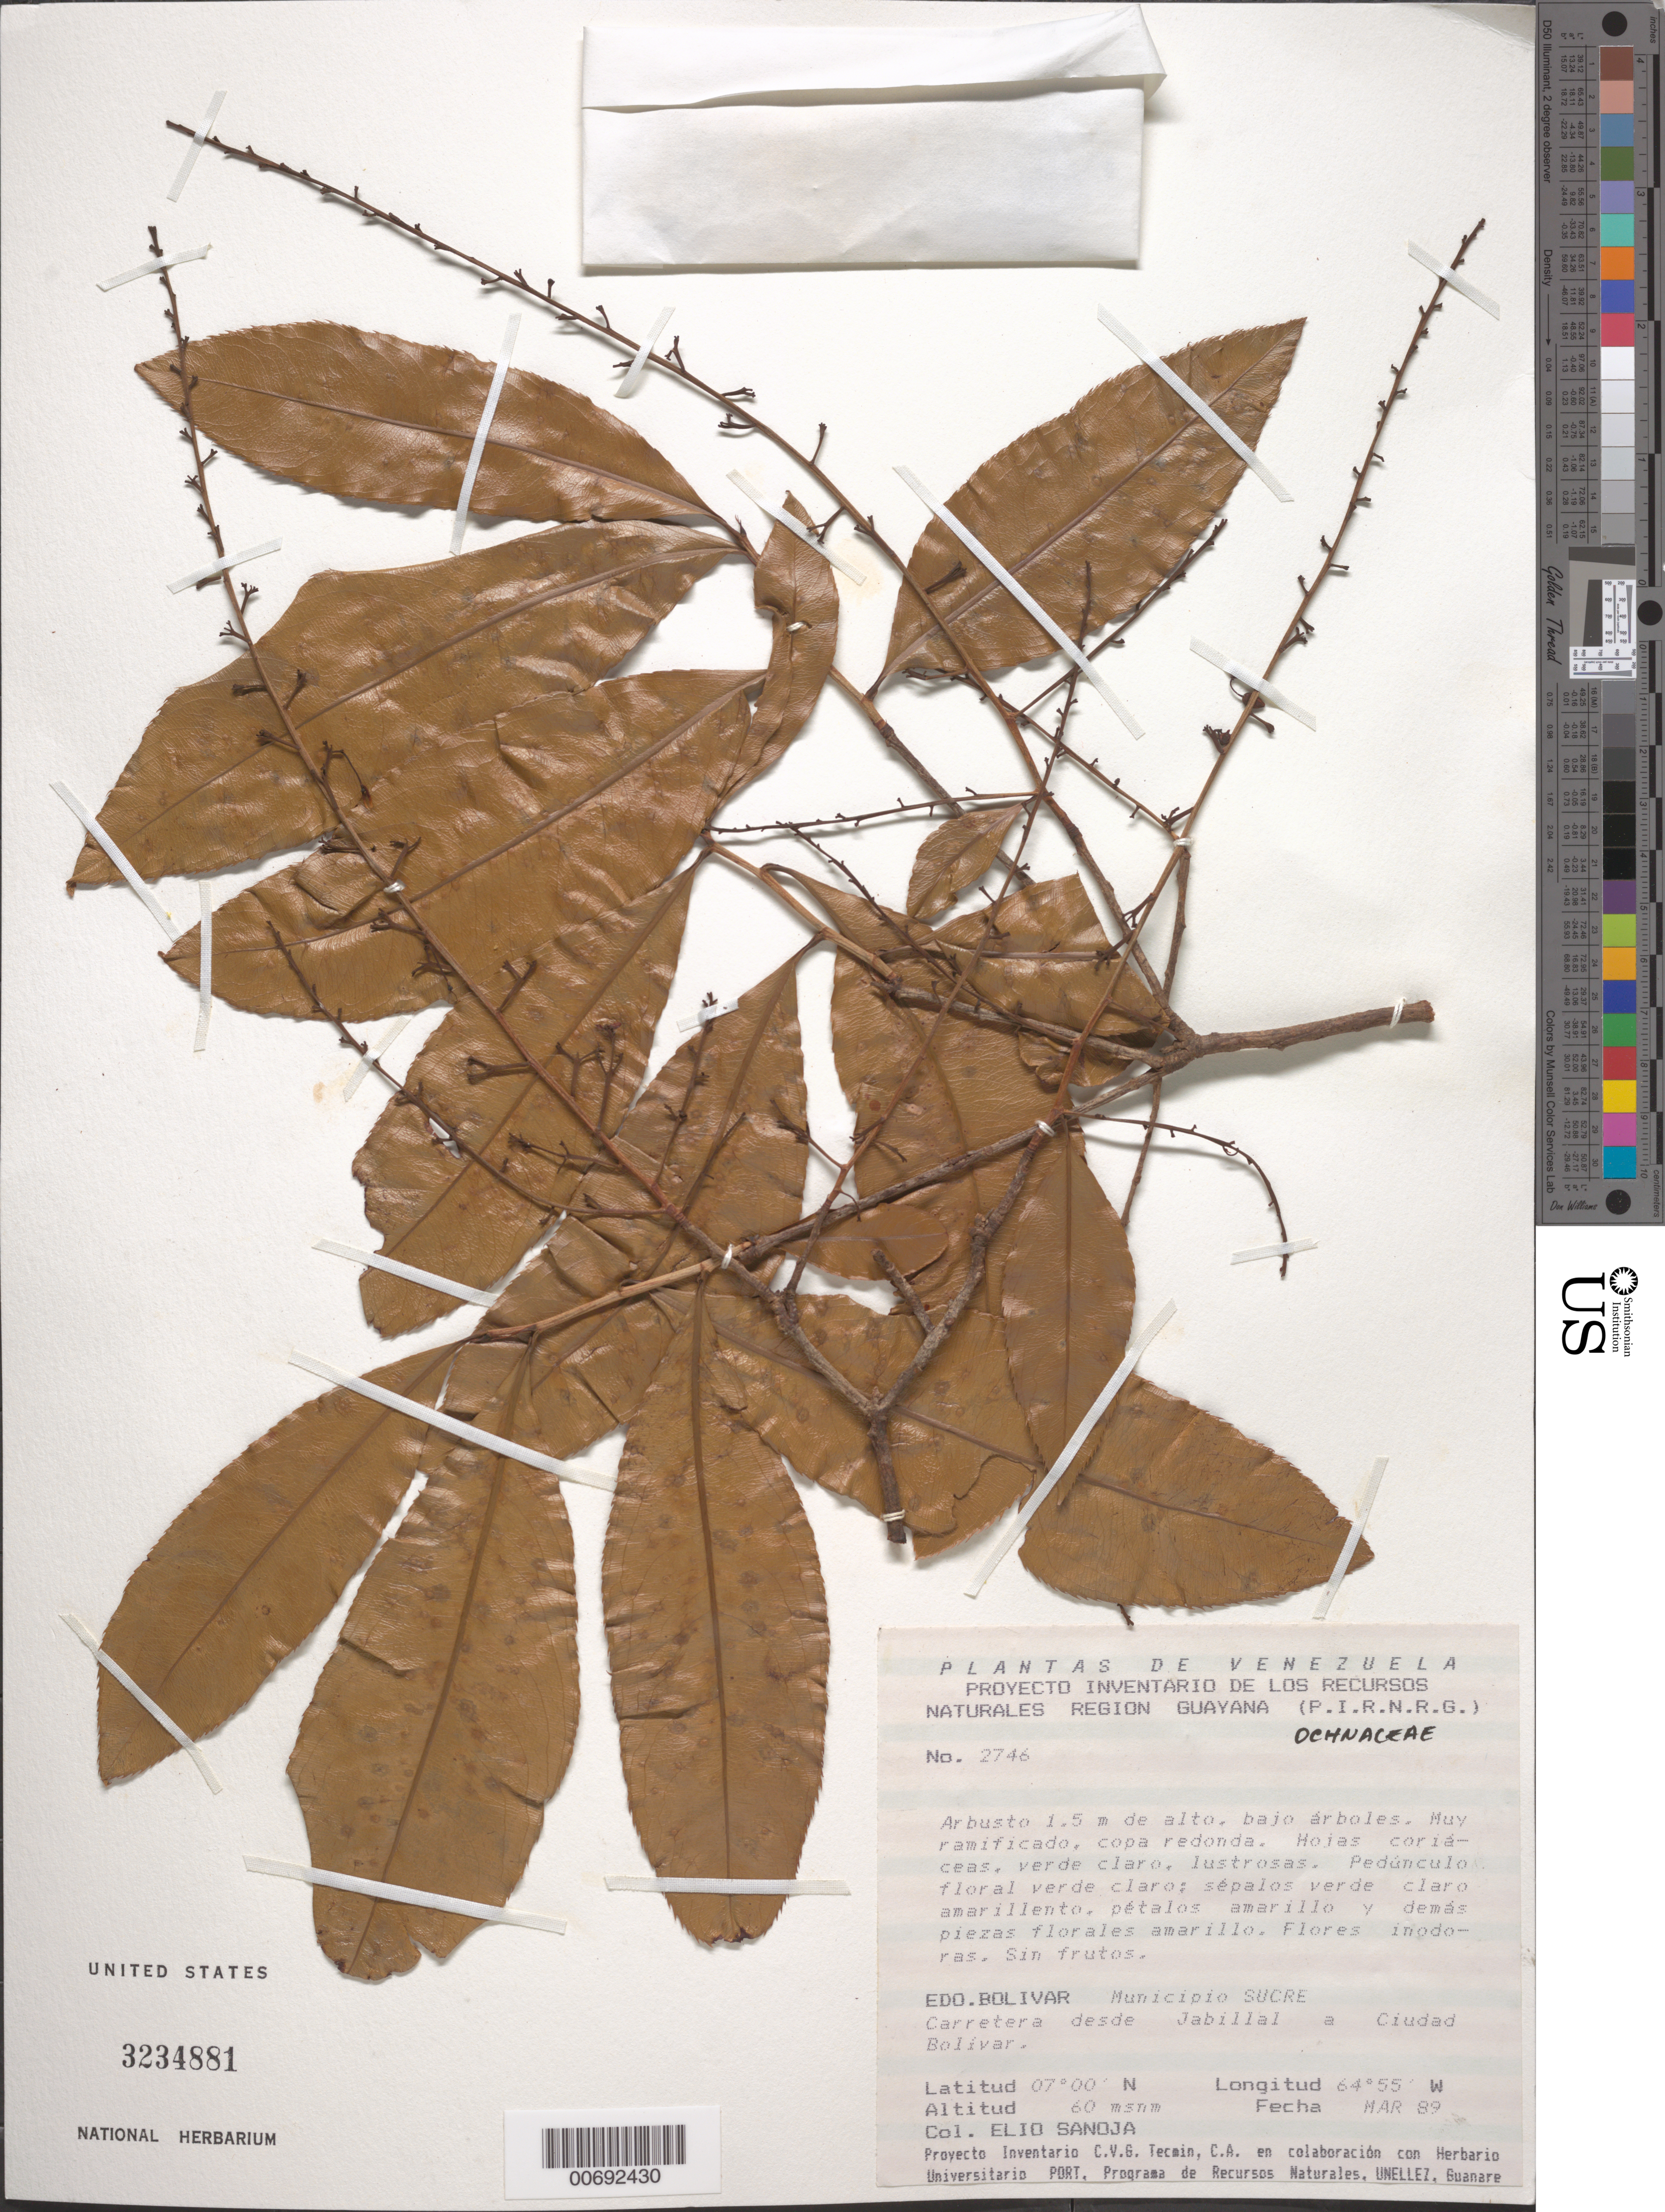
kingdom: Plantae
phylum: Tracheophyta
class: Magnoliopsida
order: Malpighiales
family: Ochnaceae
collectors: E. Sanoja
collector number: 2746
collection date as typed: Mar-89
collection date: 1989-03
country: Venezuela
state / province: Bolívar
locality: Mun. Sucre, road from Jabillal to Ciudad Bolívar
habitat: Roadside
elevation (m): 60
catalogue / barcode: US 3234881